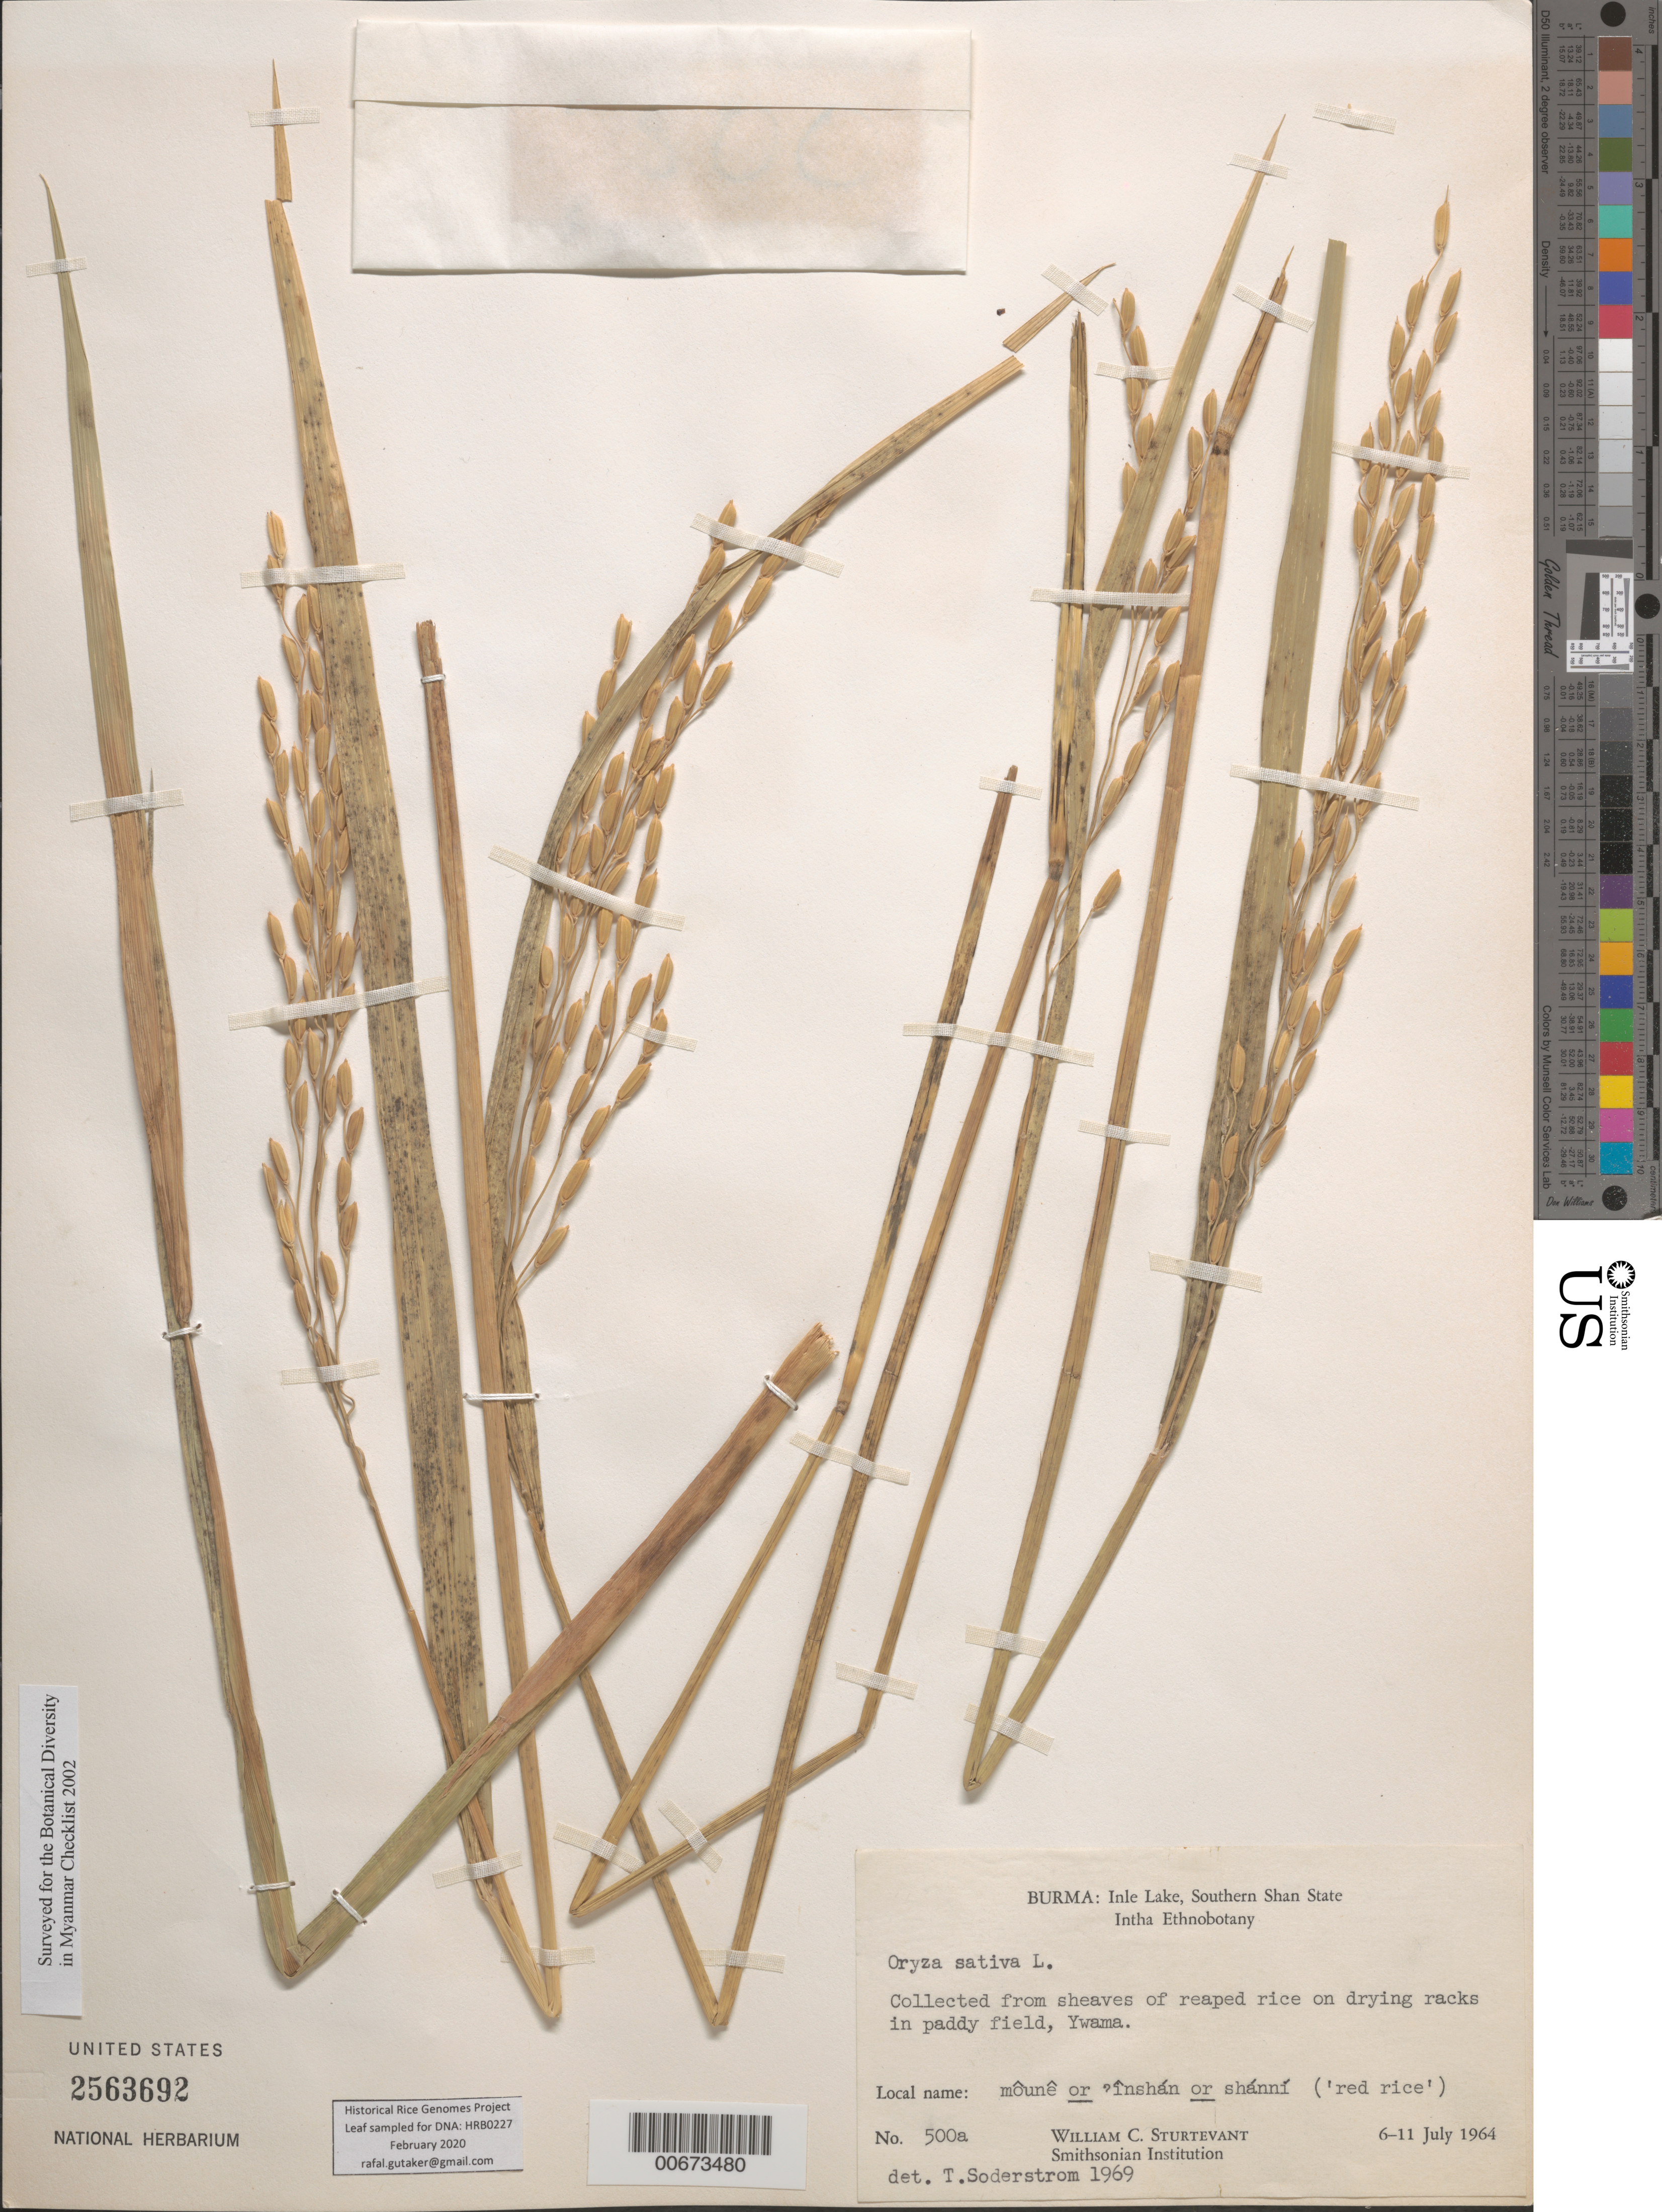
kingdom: Plantae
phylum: Tracheophyta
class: Liliopsida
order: Poales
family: Poaceae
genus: Oryza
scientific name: Oryza sativa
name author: L.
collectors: W. Sturtevant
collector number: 500a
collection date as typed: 06 Jul 1964 to 11 Jul 1964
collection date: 1964-07-06/1964-07-11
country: Myanmar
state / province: Shan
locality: Ywama, Inle Lake.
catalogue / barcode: US 3563692